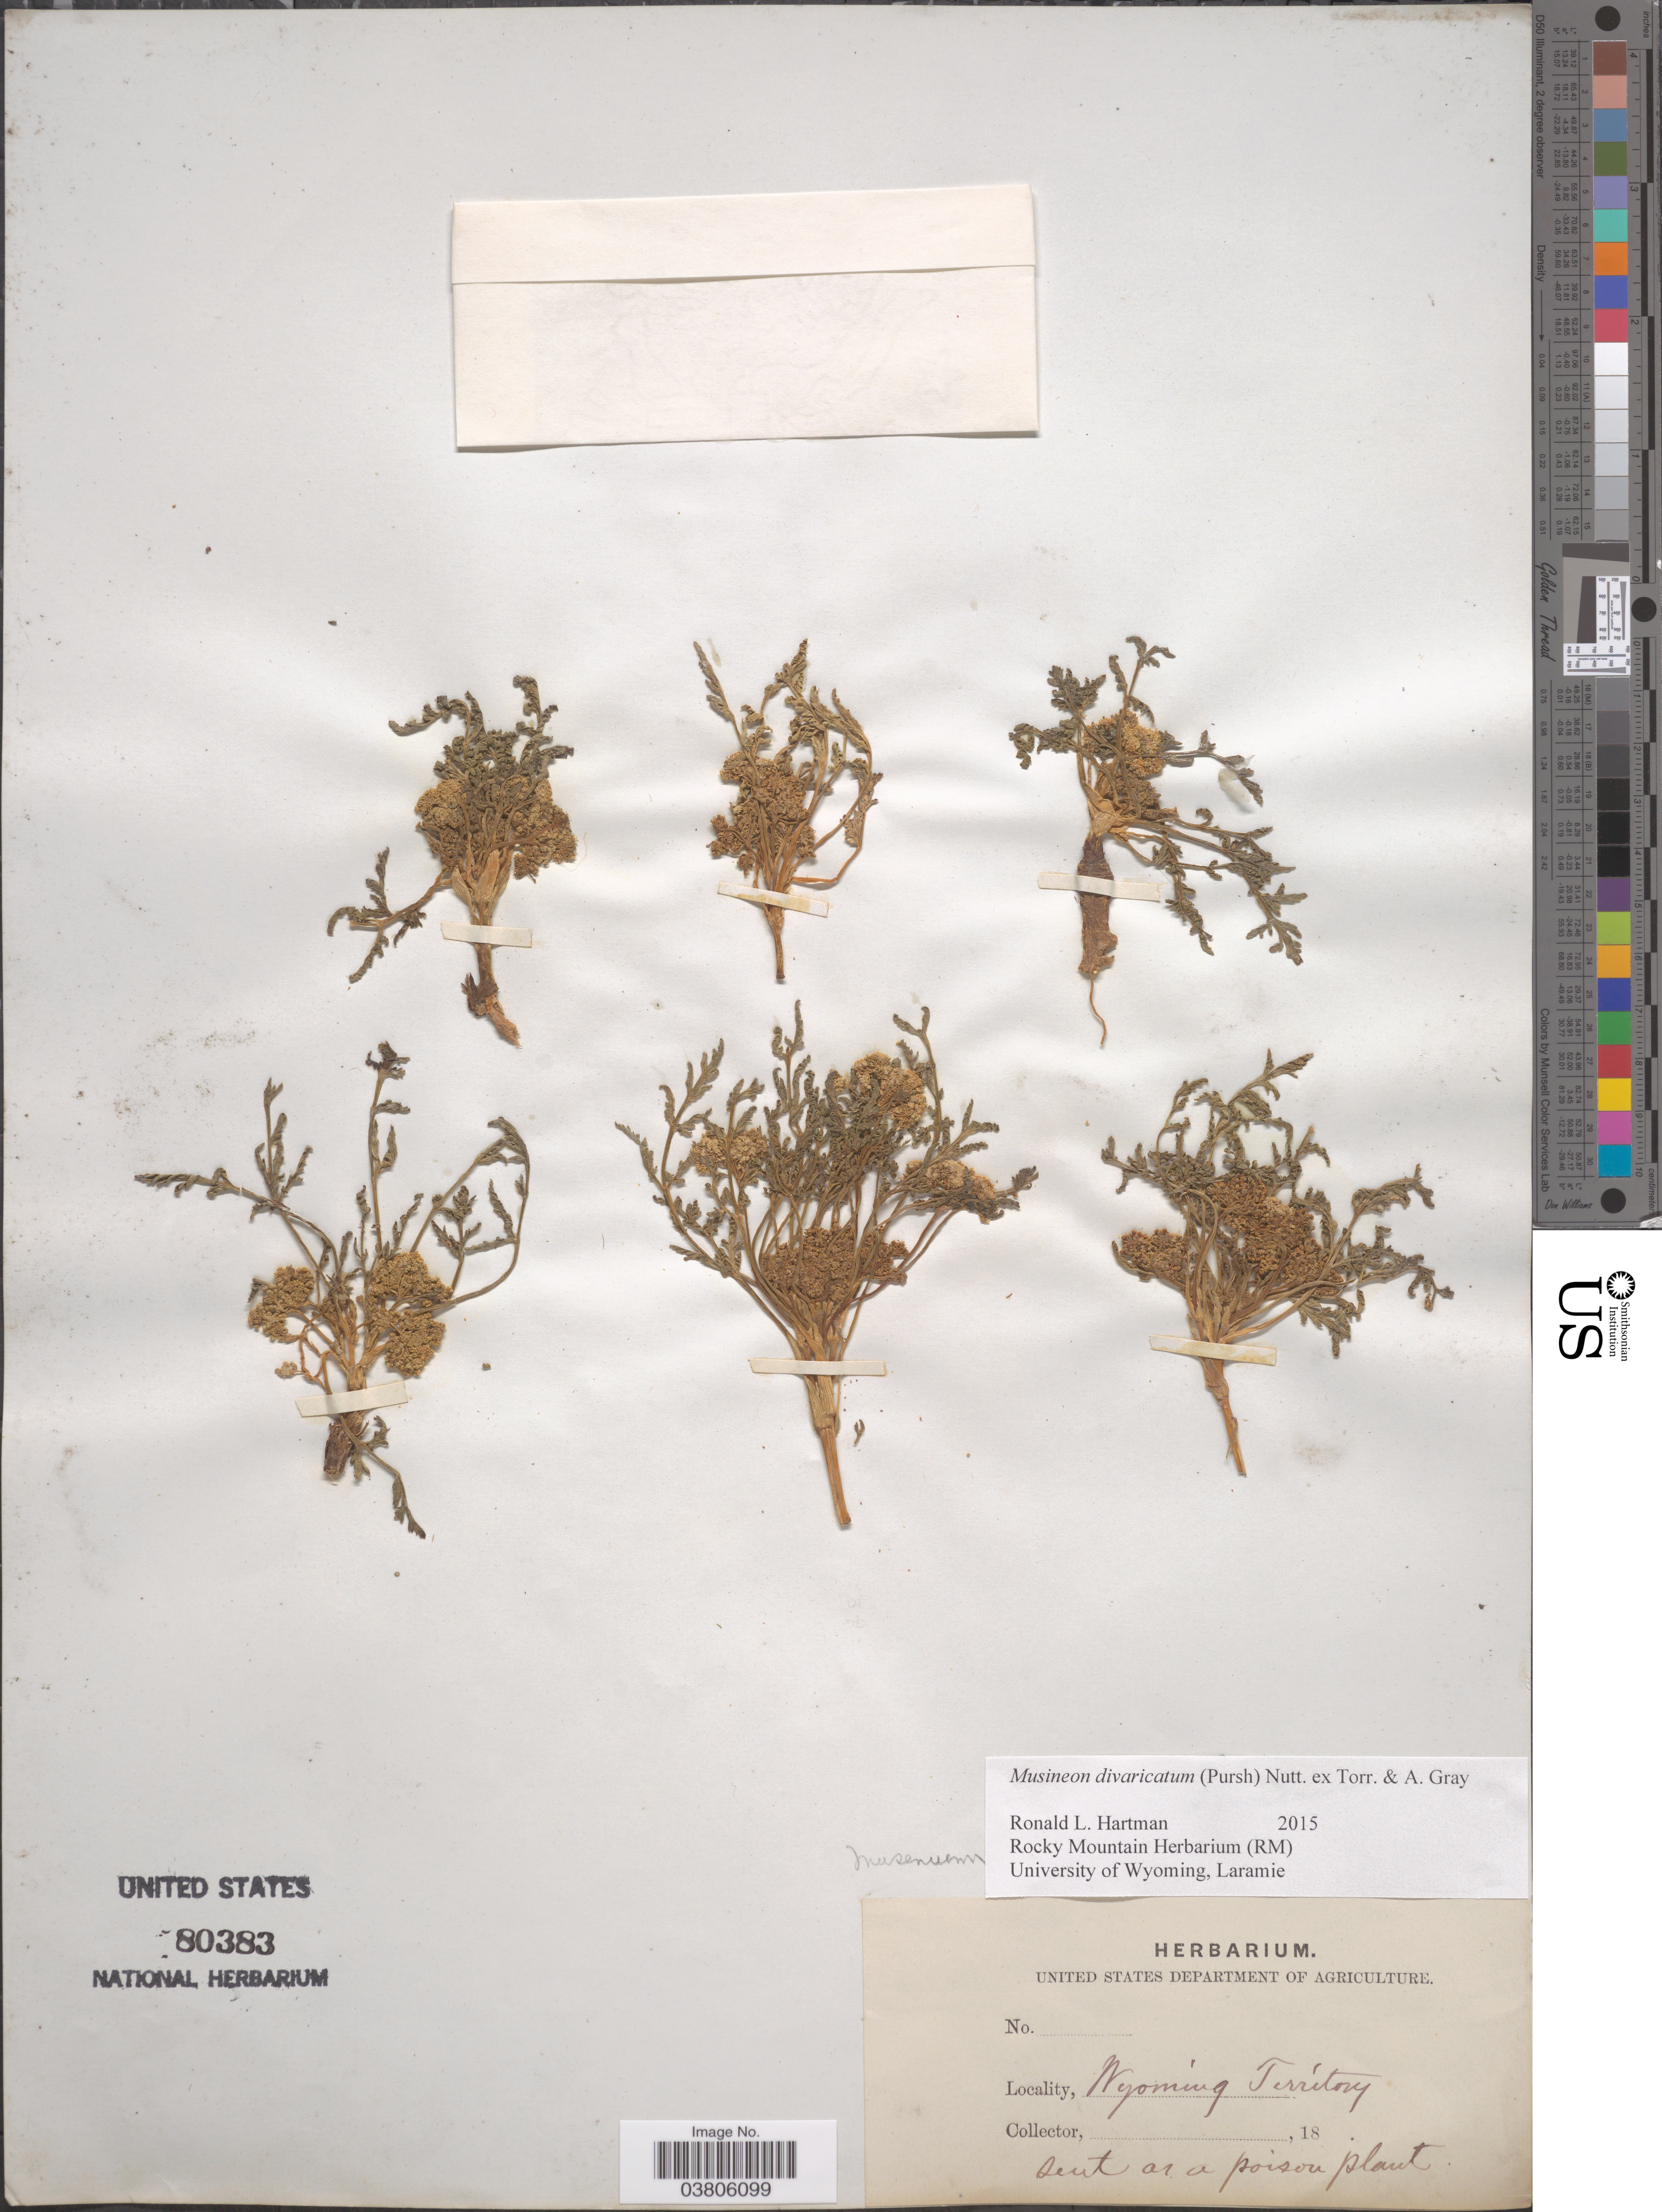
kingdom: Plantae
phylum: Tracheophyta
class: Magnoliopsida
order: Apiales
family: Apiaceae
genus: Musineon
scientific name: Musineon divaricatum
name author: (Pursh) Nutt.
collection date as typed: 18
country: United States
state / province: Wyoming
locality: Wyoming Territory.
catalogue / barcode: US 80383